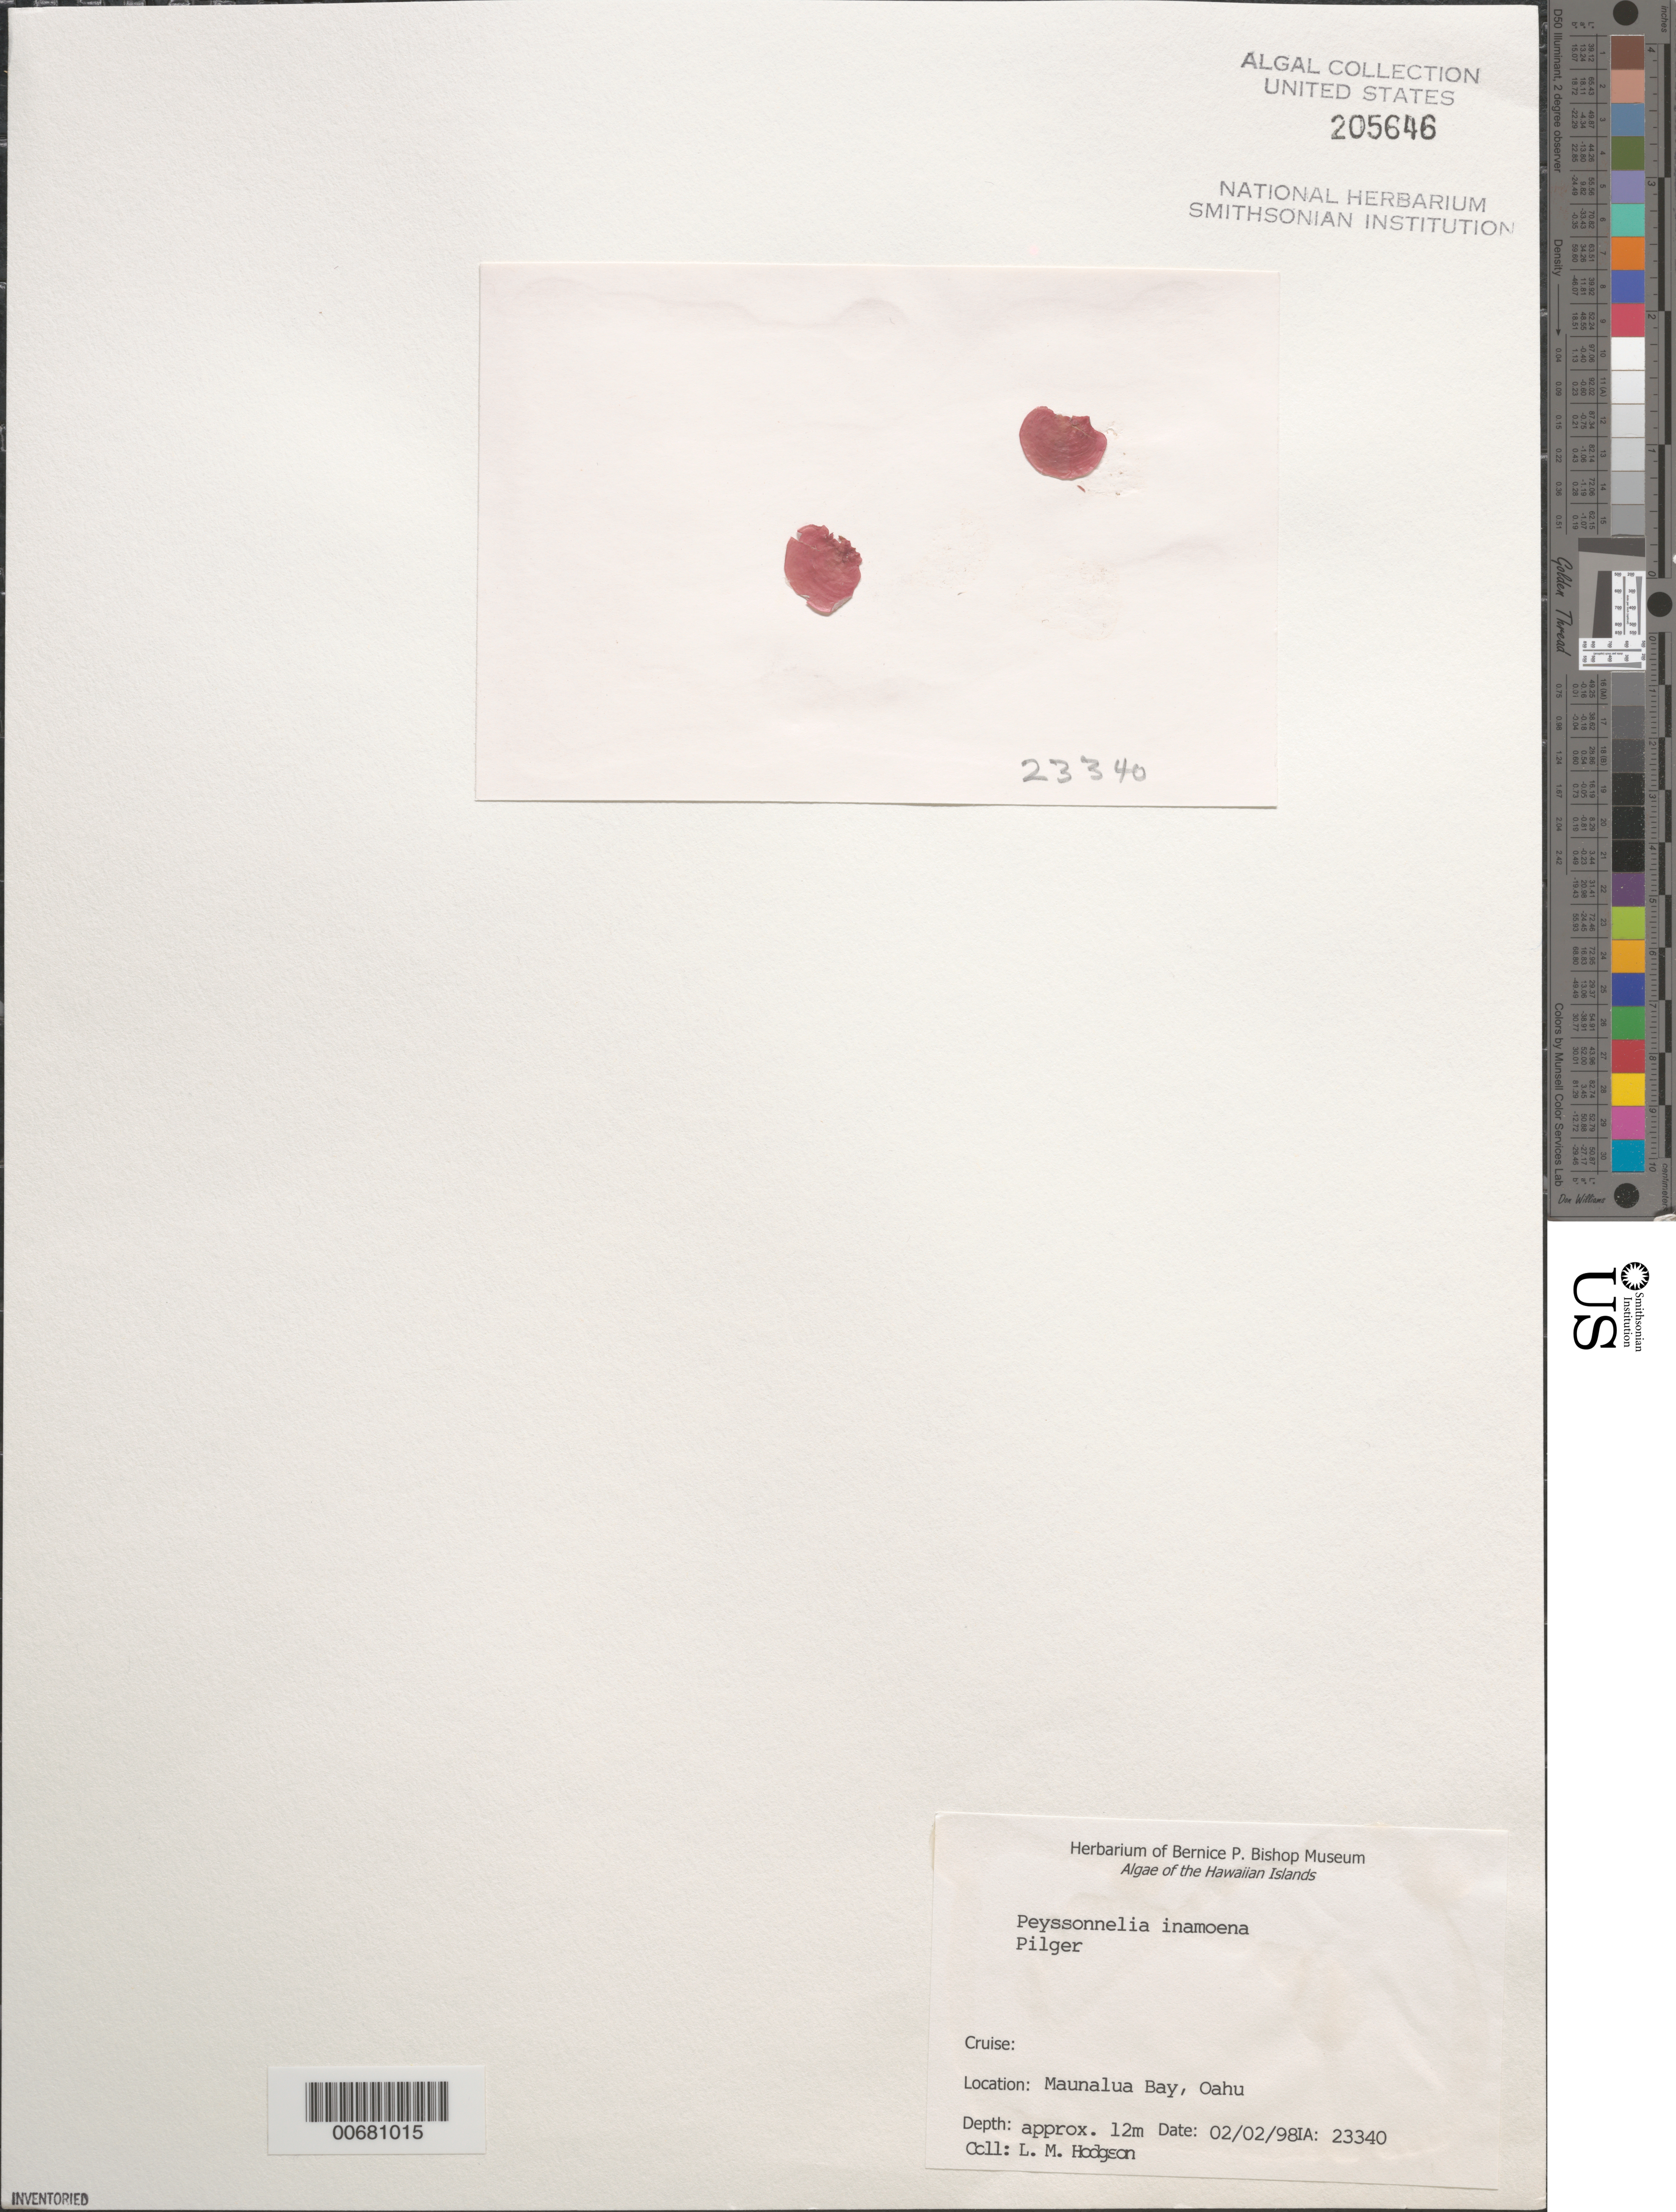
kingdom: Plantae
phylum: Rhodophyta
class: Florideophyceae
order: Peyssonneliales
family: Peyssonneliaceae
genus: Agissea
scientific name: Agissea inamoena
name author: (Pilger) Pestana et al.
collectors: L. M. Hodgson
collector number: IAA 23340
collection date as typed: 02 Feb 1998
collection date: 1998-02-02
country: United States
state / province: Hawaii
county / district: Honolulu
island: Oahu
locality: Maunalua Bay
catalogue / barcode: US 205646